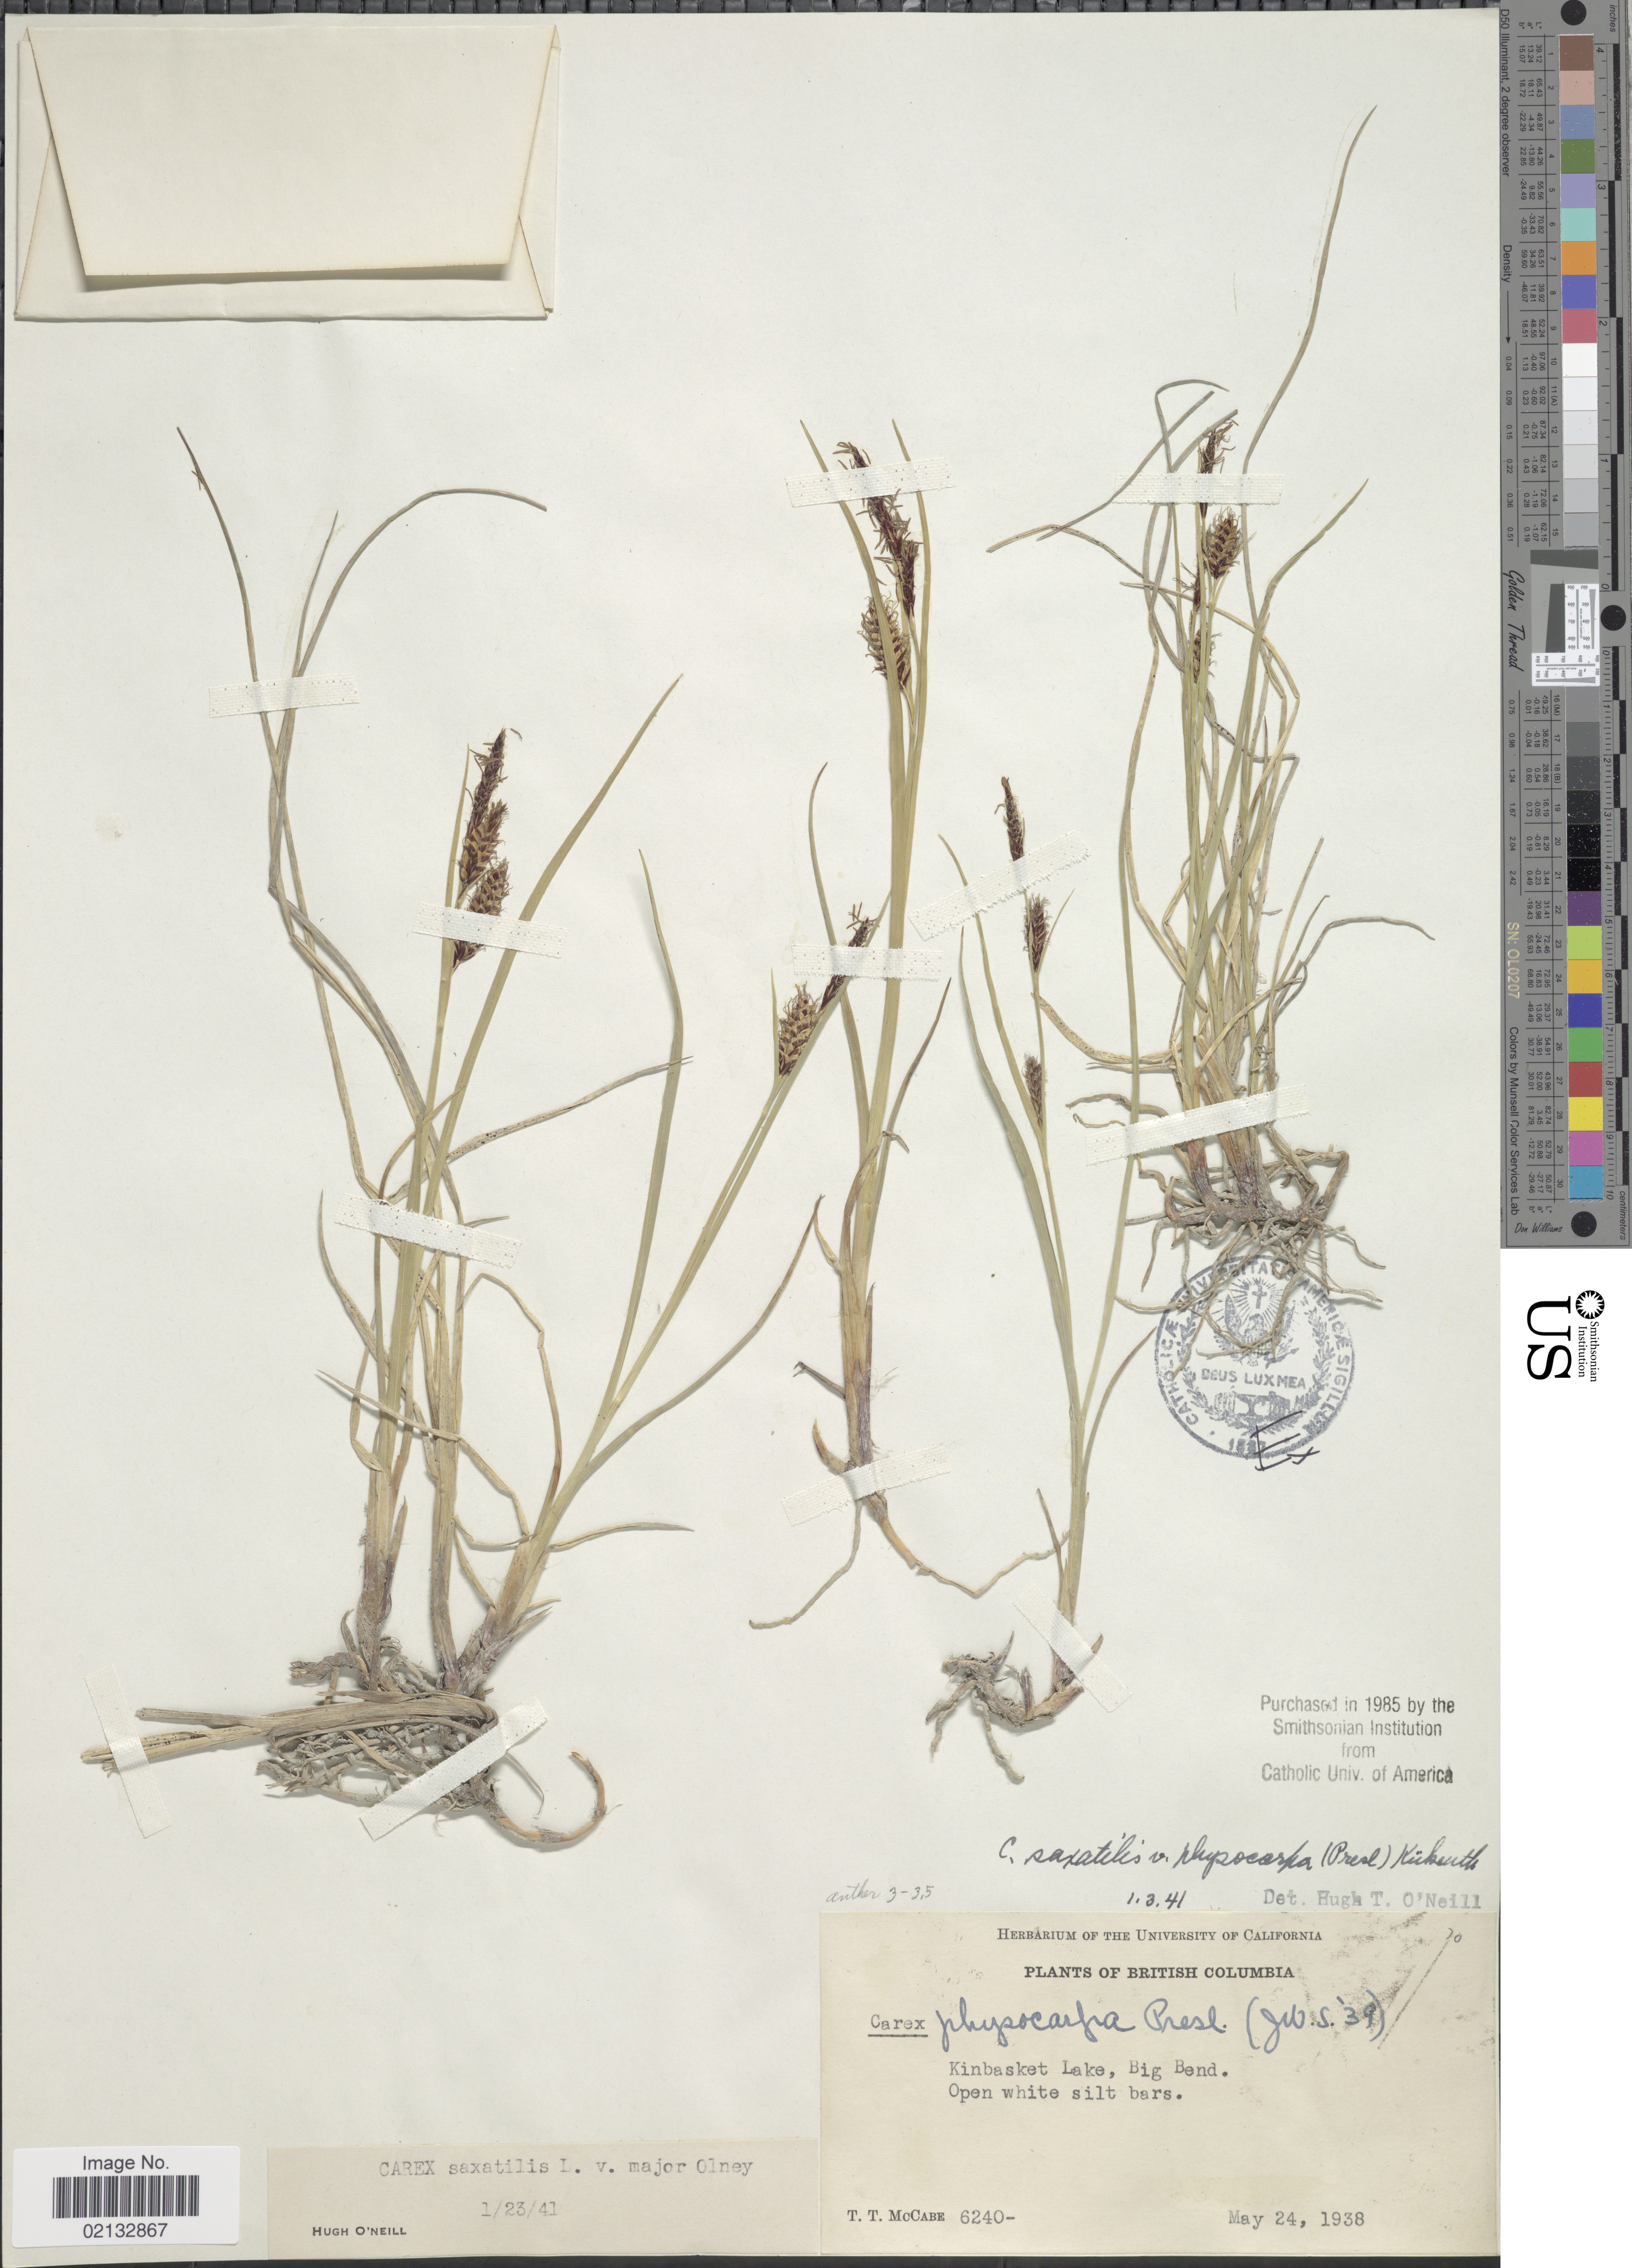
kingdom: Plantae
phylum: Tracheophyta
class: Liliopsida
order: Poales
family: Cyperaceae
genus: Carex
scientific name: Carex saxatilis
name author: L.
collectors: T. McCabe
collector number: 6240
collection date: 1938-05-24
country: Canada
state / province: British Columbia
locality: Kinbasket Lake, Big Bend.